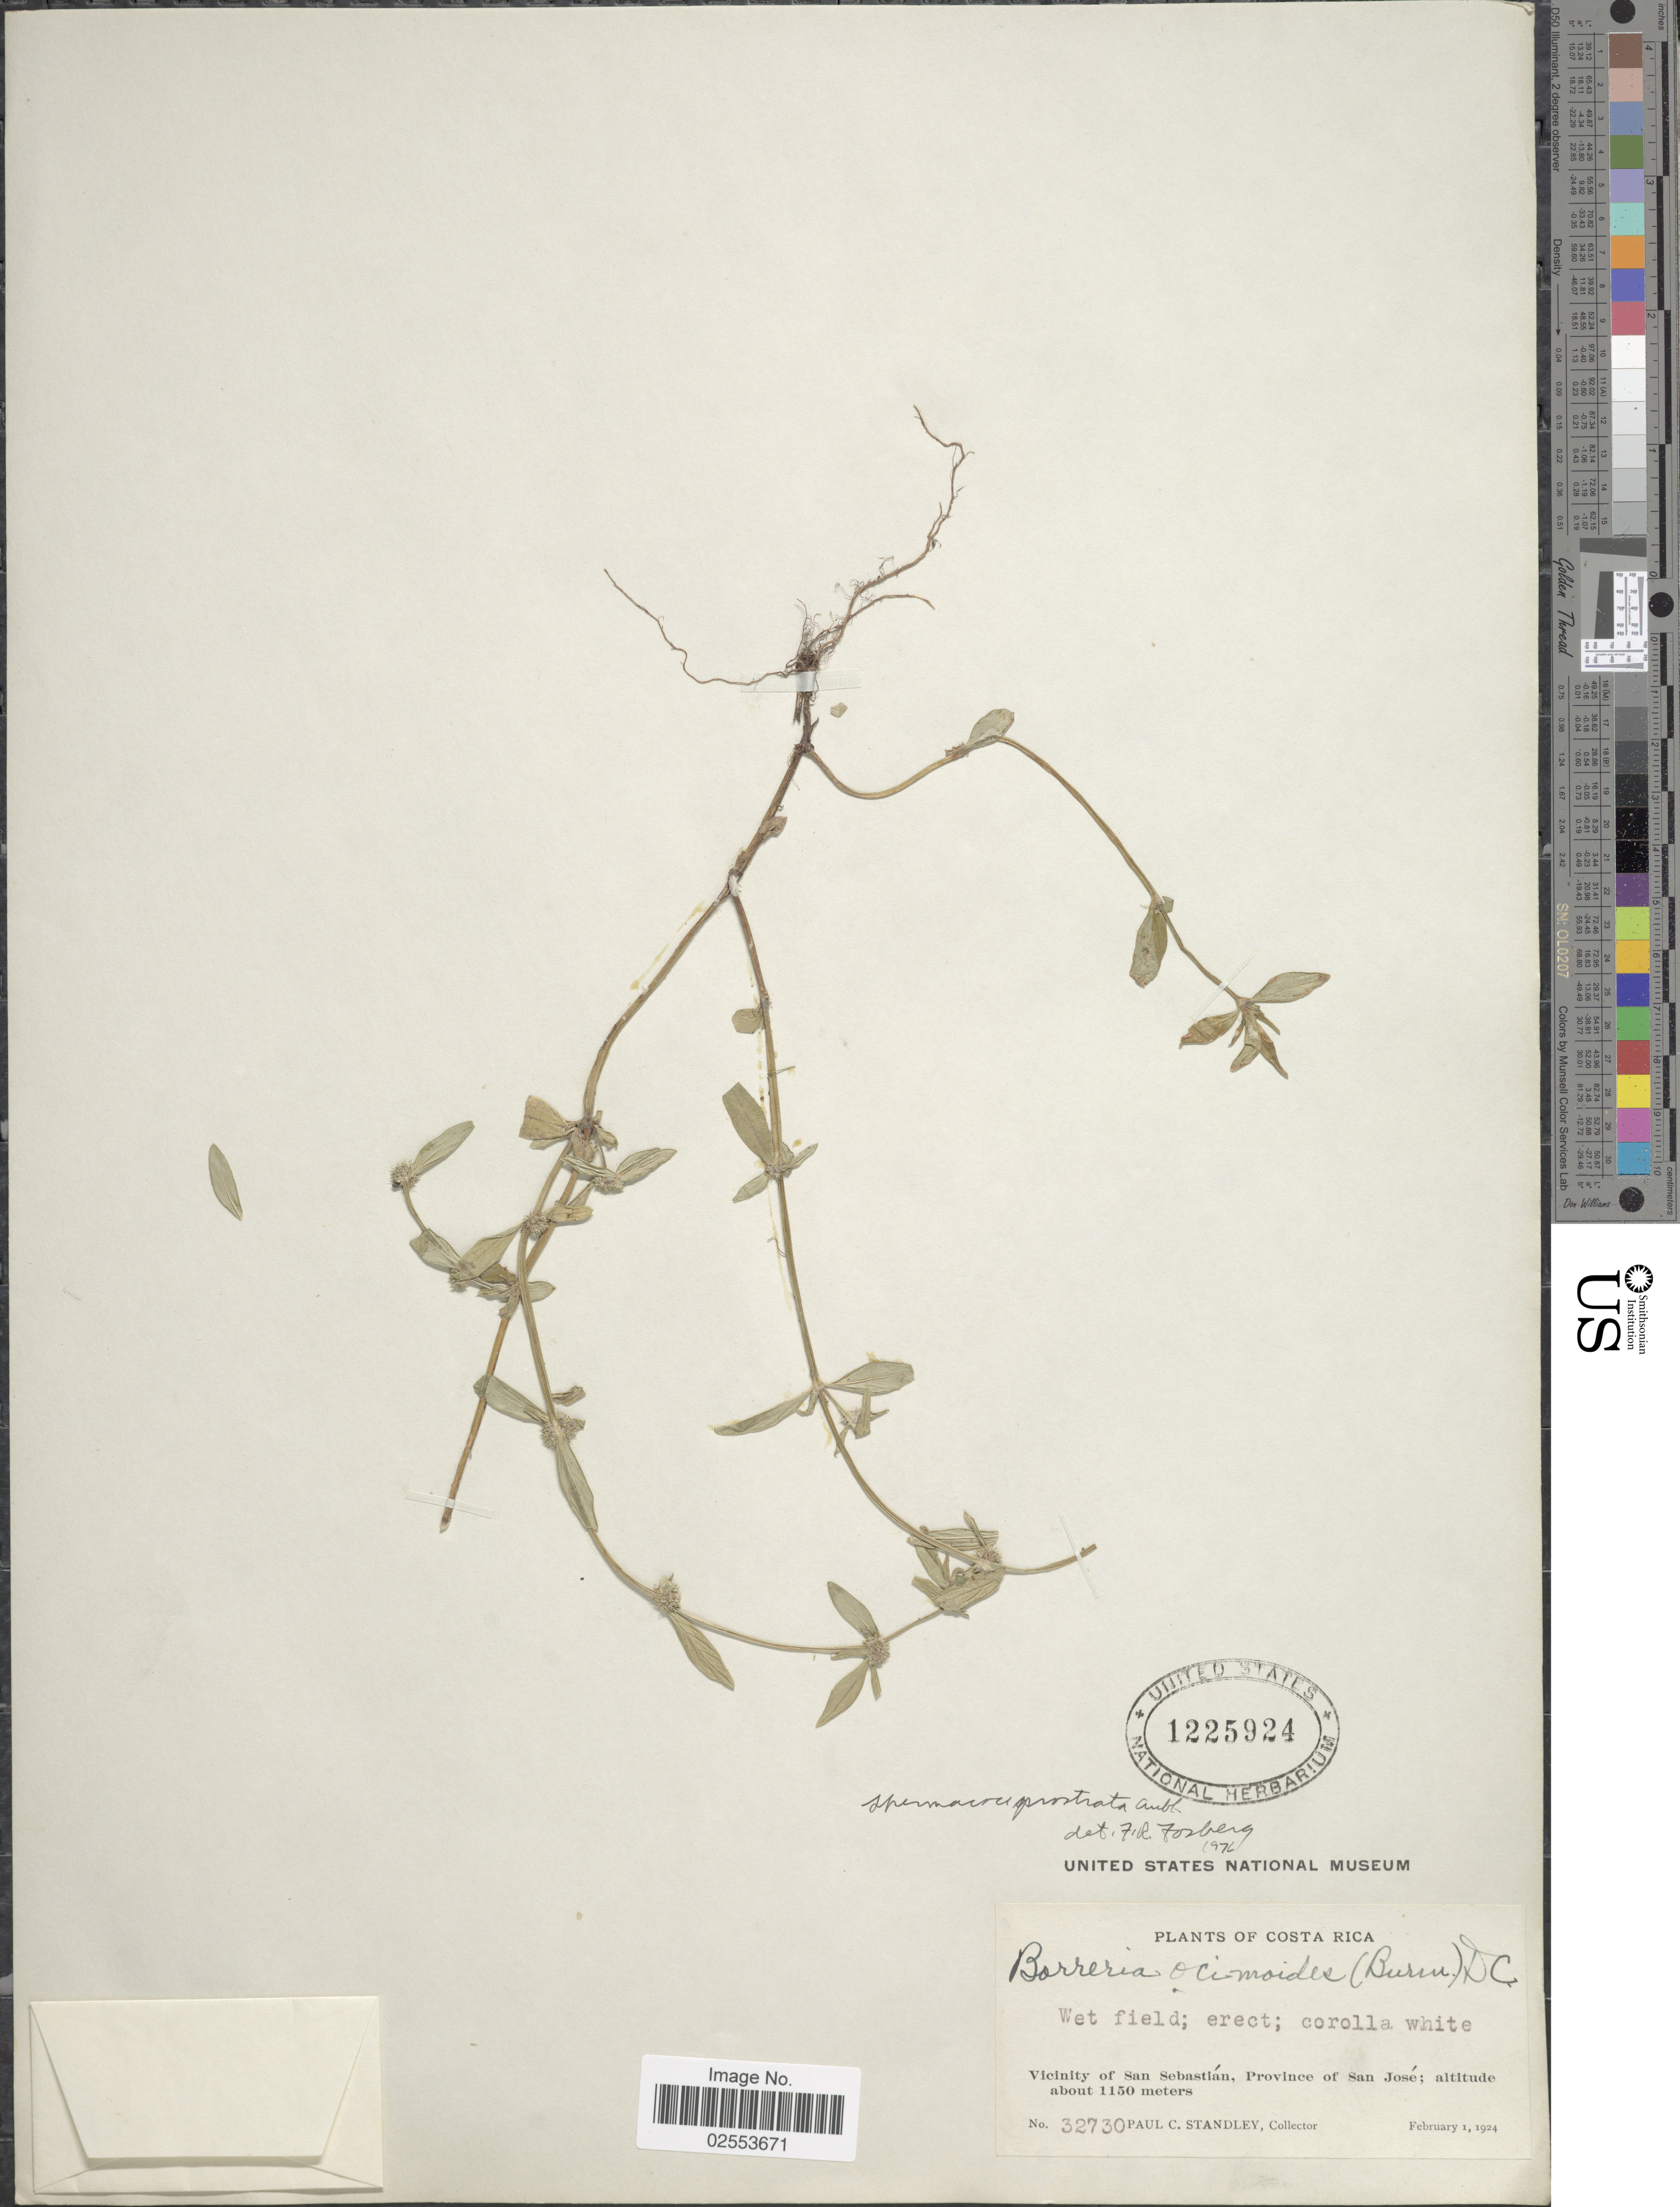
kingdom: Plantae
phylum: Tracheophyta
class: Magnoliopsida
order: Gentianales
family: Rubiaceae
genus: Spermacoce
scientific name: Spermacoce prostrata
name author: Aubl.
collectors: P. C. Standley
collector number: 32730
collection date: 1924-02-01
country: Costa Rica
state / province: San José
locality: Wet field, Vicinity of San Sebastian.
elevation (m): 1150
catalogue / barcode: US 1225924